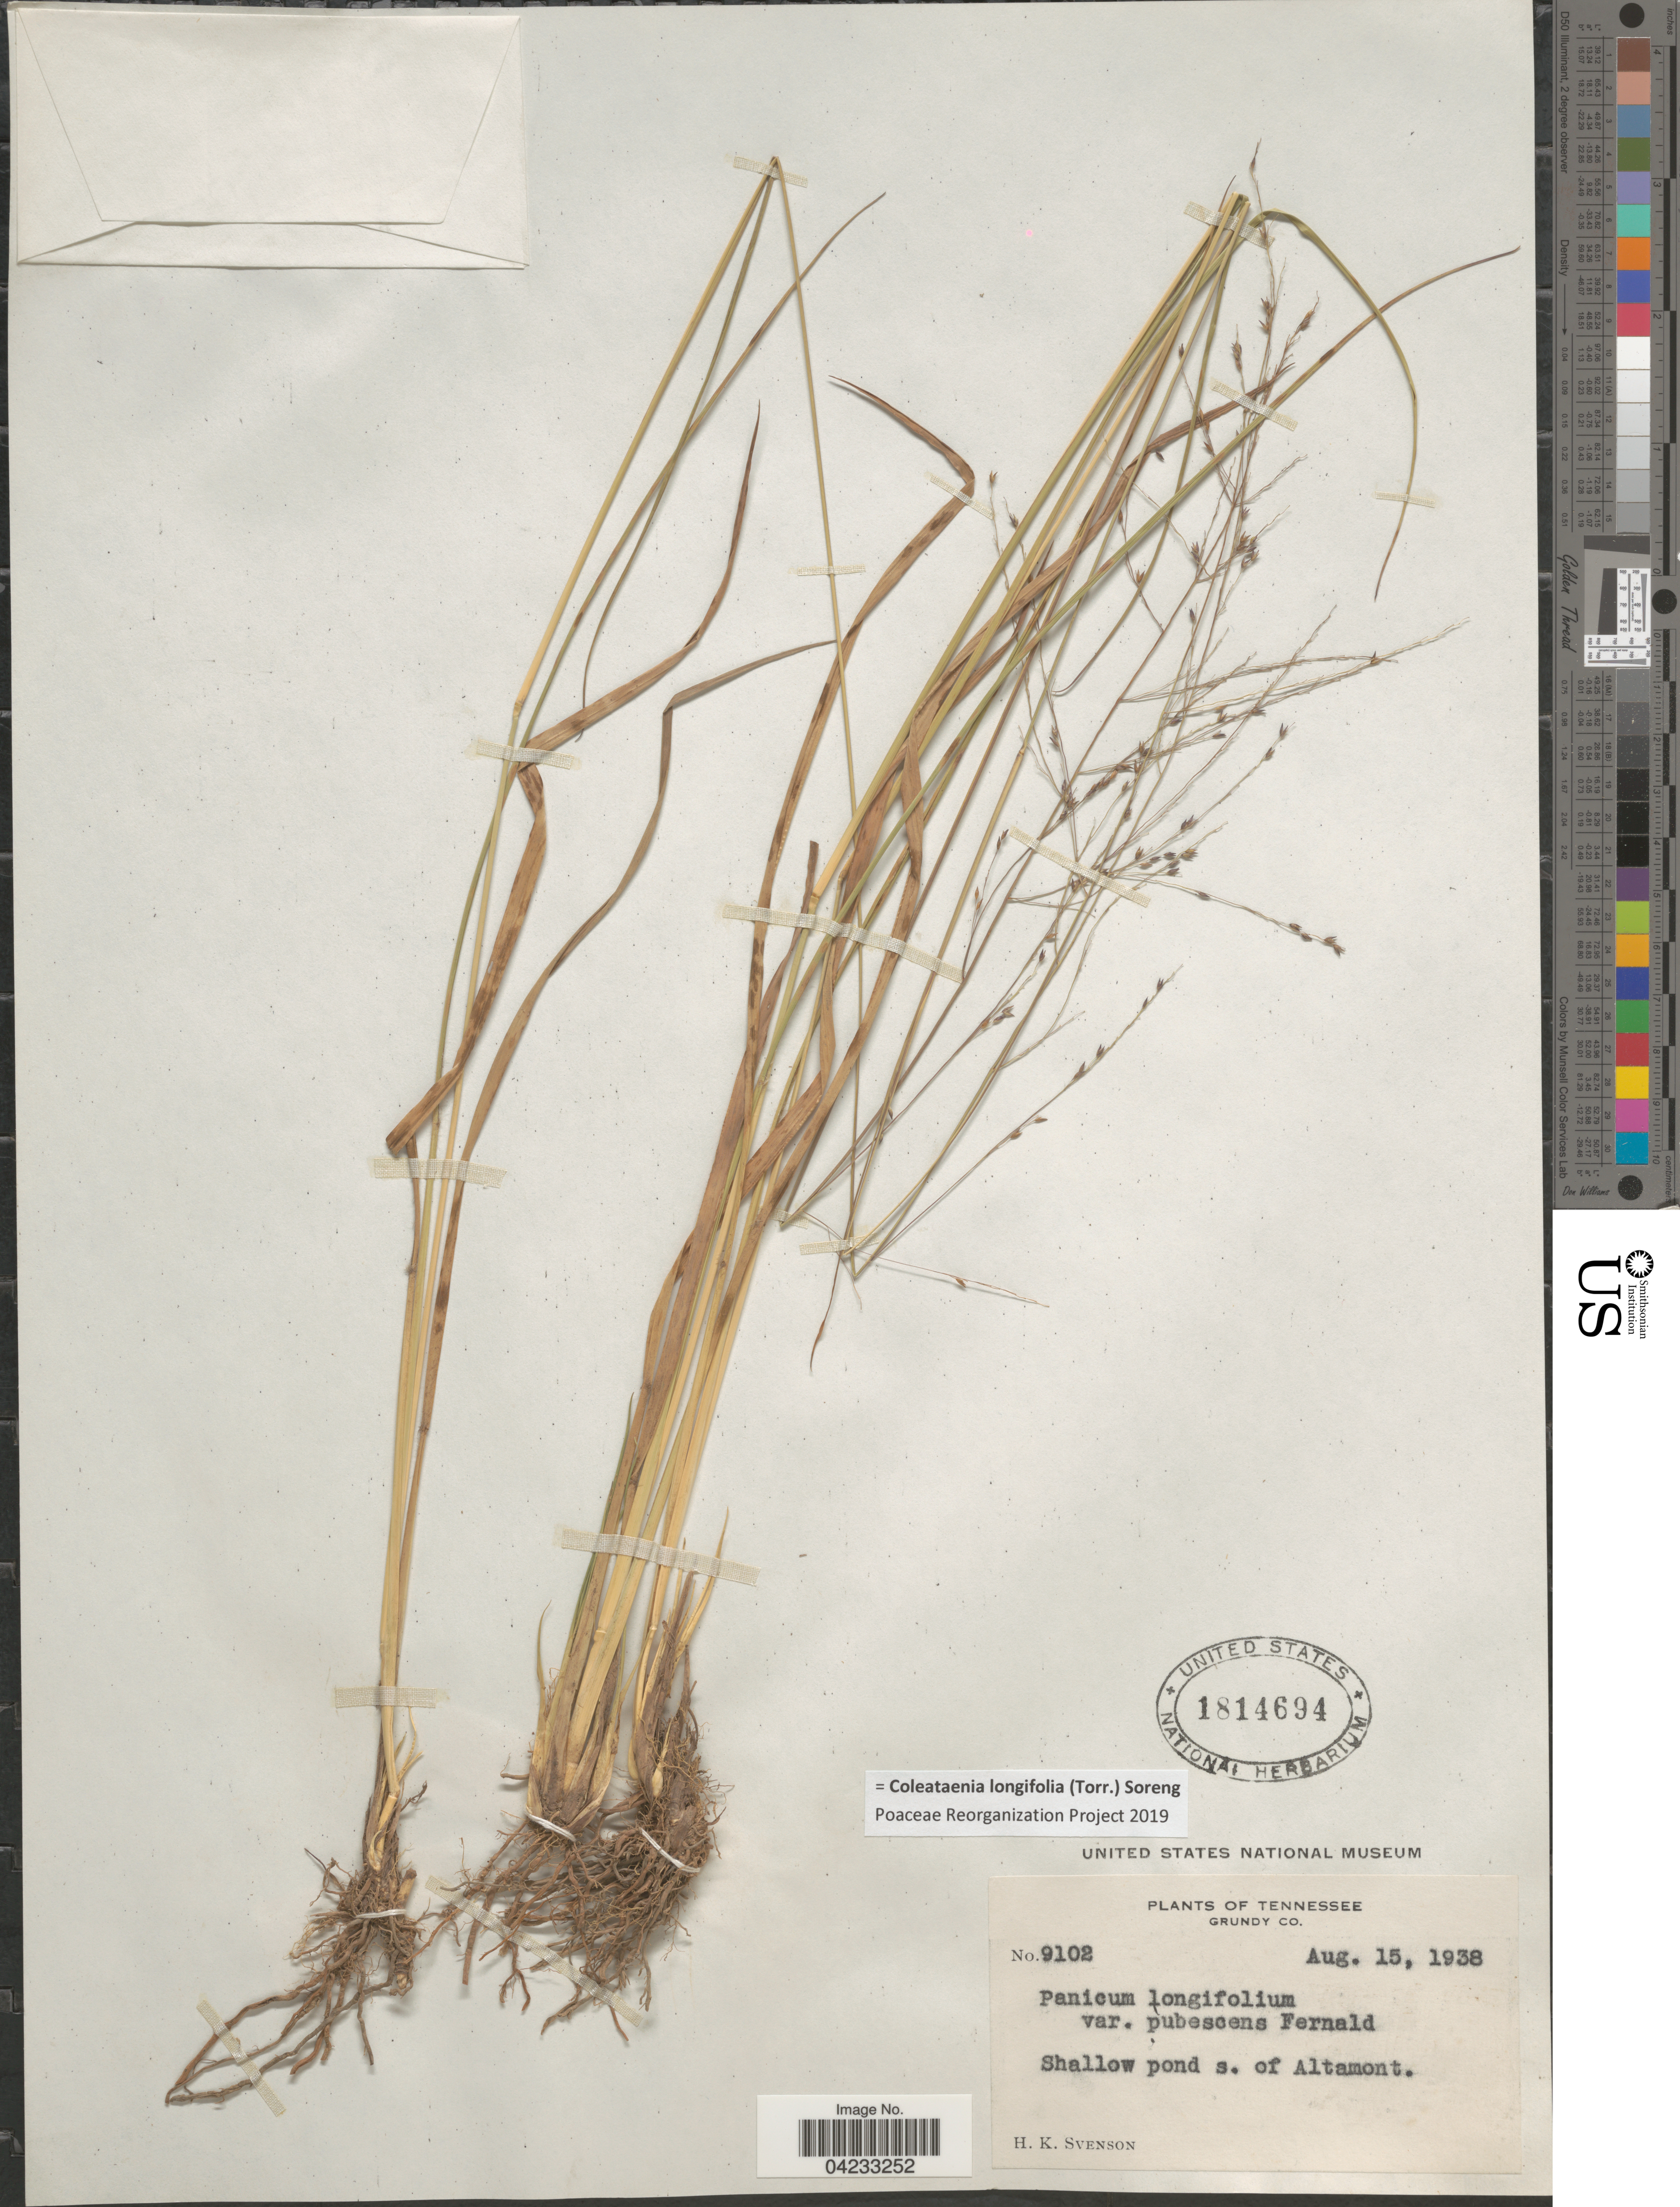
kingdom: Plantae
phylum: Tracheophyta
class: Liliopsida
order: Poales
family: Poaceae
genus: Coleataenia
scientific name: Coleataenia longifolia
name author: (Torr.) Soreng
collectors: H. K. Svenson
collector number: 9102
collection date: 1938-08-15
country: United States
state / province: Tennessee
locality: Grundy Co. Shallow pond s. of Altamont.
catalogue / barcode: US 1814694